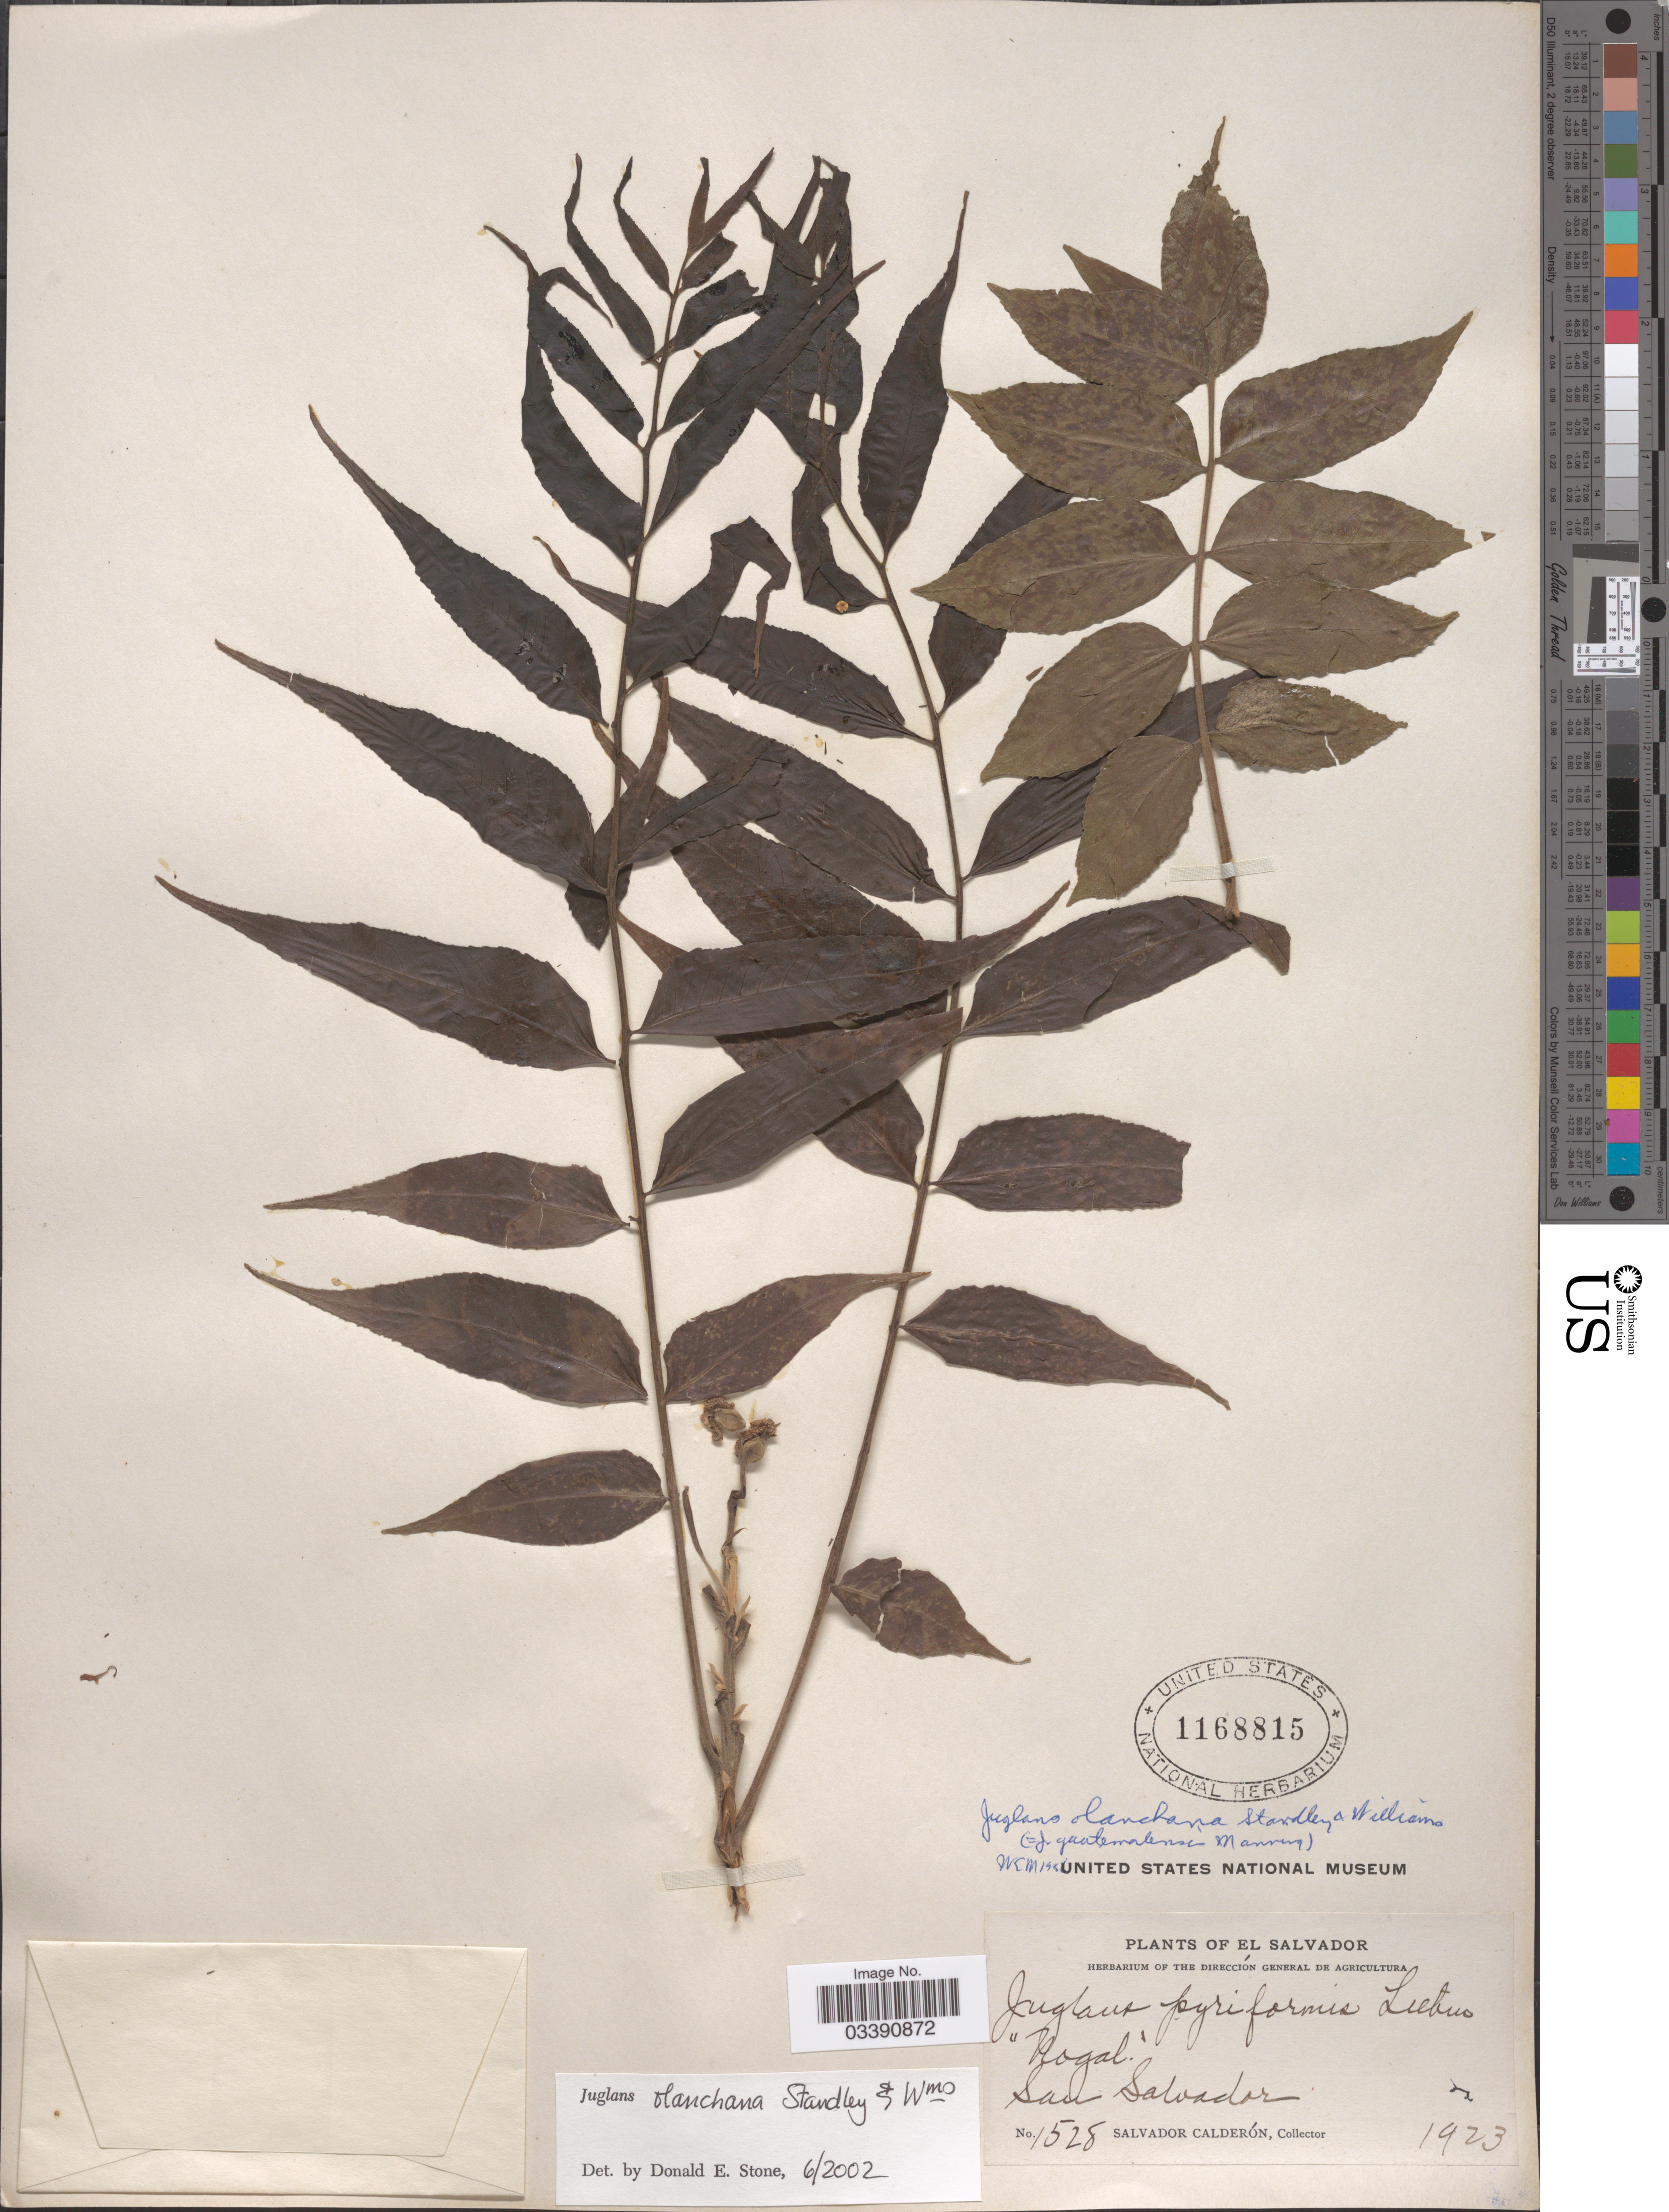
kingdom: Plantae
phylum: Tracheophyta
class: Magnoliopsida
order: Fagales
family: Juglandaceae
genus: Juglans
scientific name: Juglans olanchana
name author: Standl. & L.O. Williams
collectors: S. Calderón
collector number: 1528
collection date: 1923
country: El Salvador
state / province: San Salvador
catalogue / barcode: US 1168815